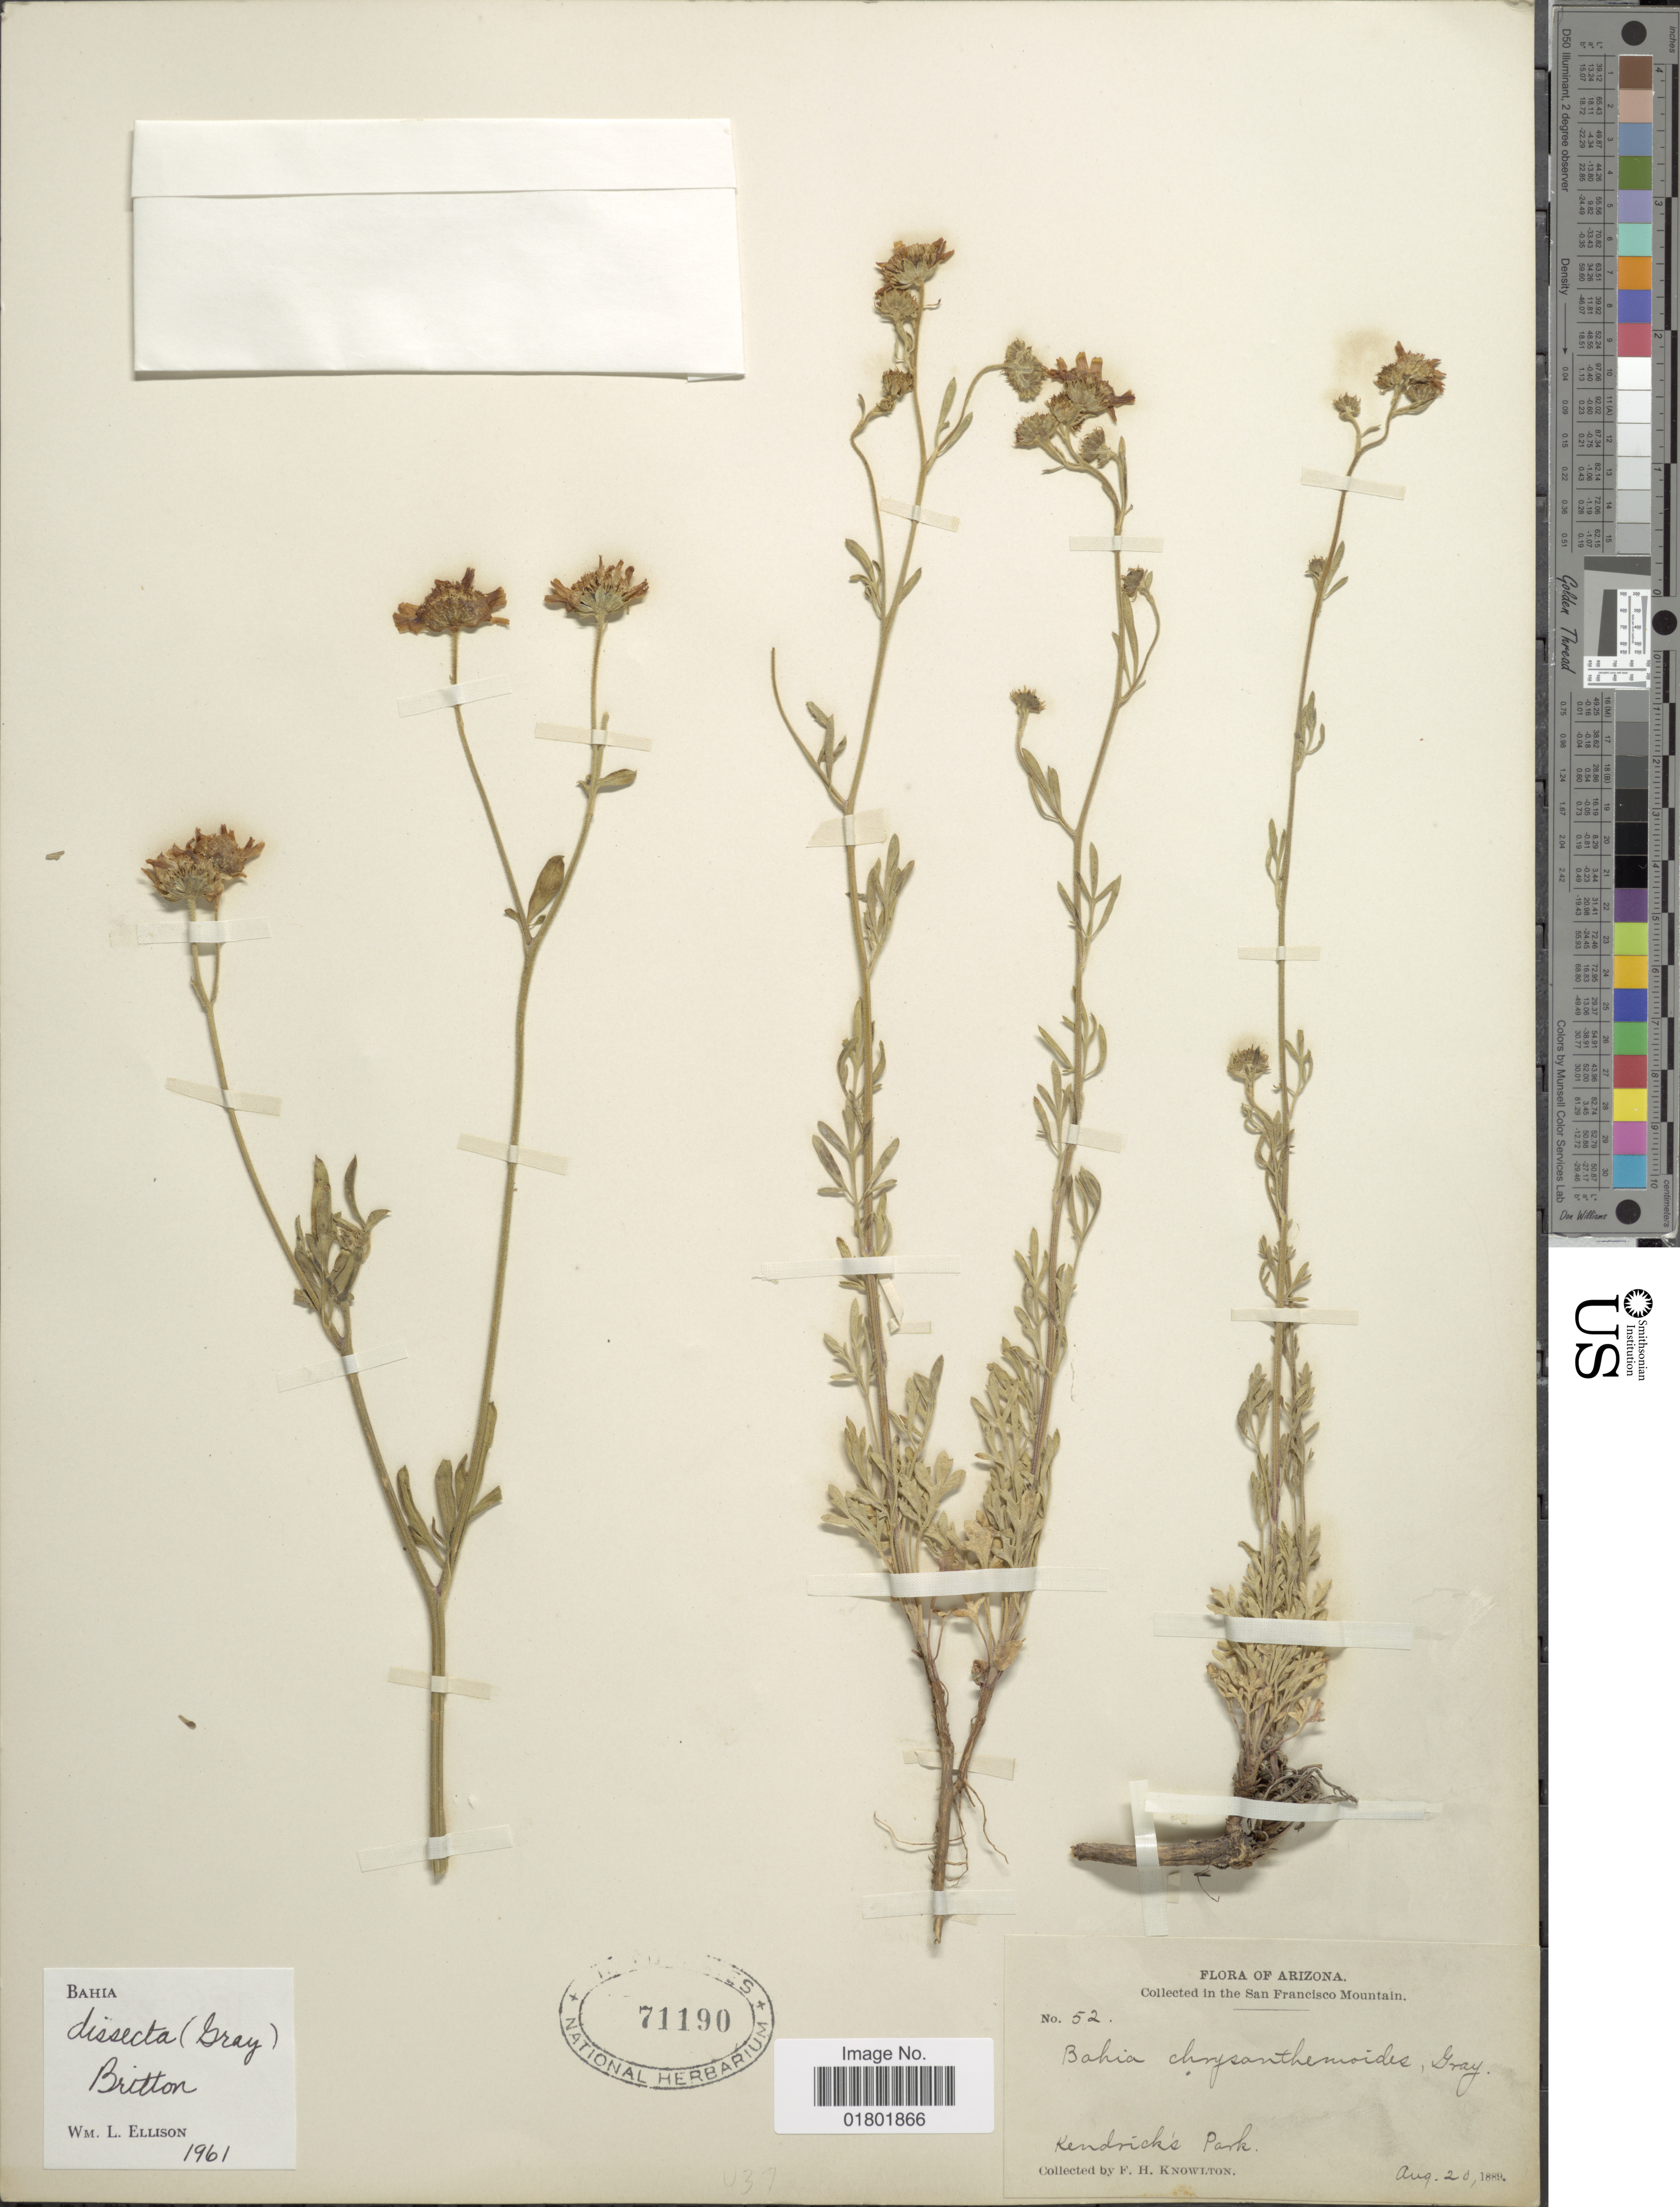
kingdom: Plantae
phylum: Tracheophyta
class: Magnoliopsida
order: Asterales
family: Asteraceae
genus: Bahia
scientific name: Bahia dissecta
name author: (A. Gray) Britton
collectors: F. H. Knowlton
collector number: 52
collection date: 1889-08-20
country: United States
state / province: Arizona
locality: Kendrick's Park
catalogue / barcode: US 71190